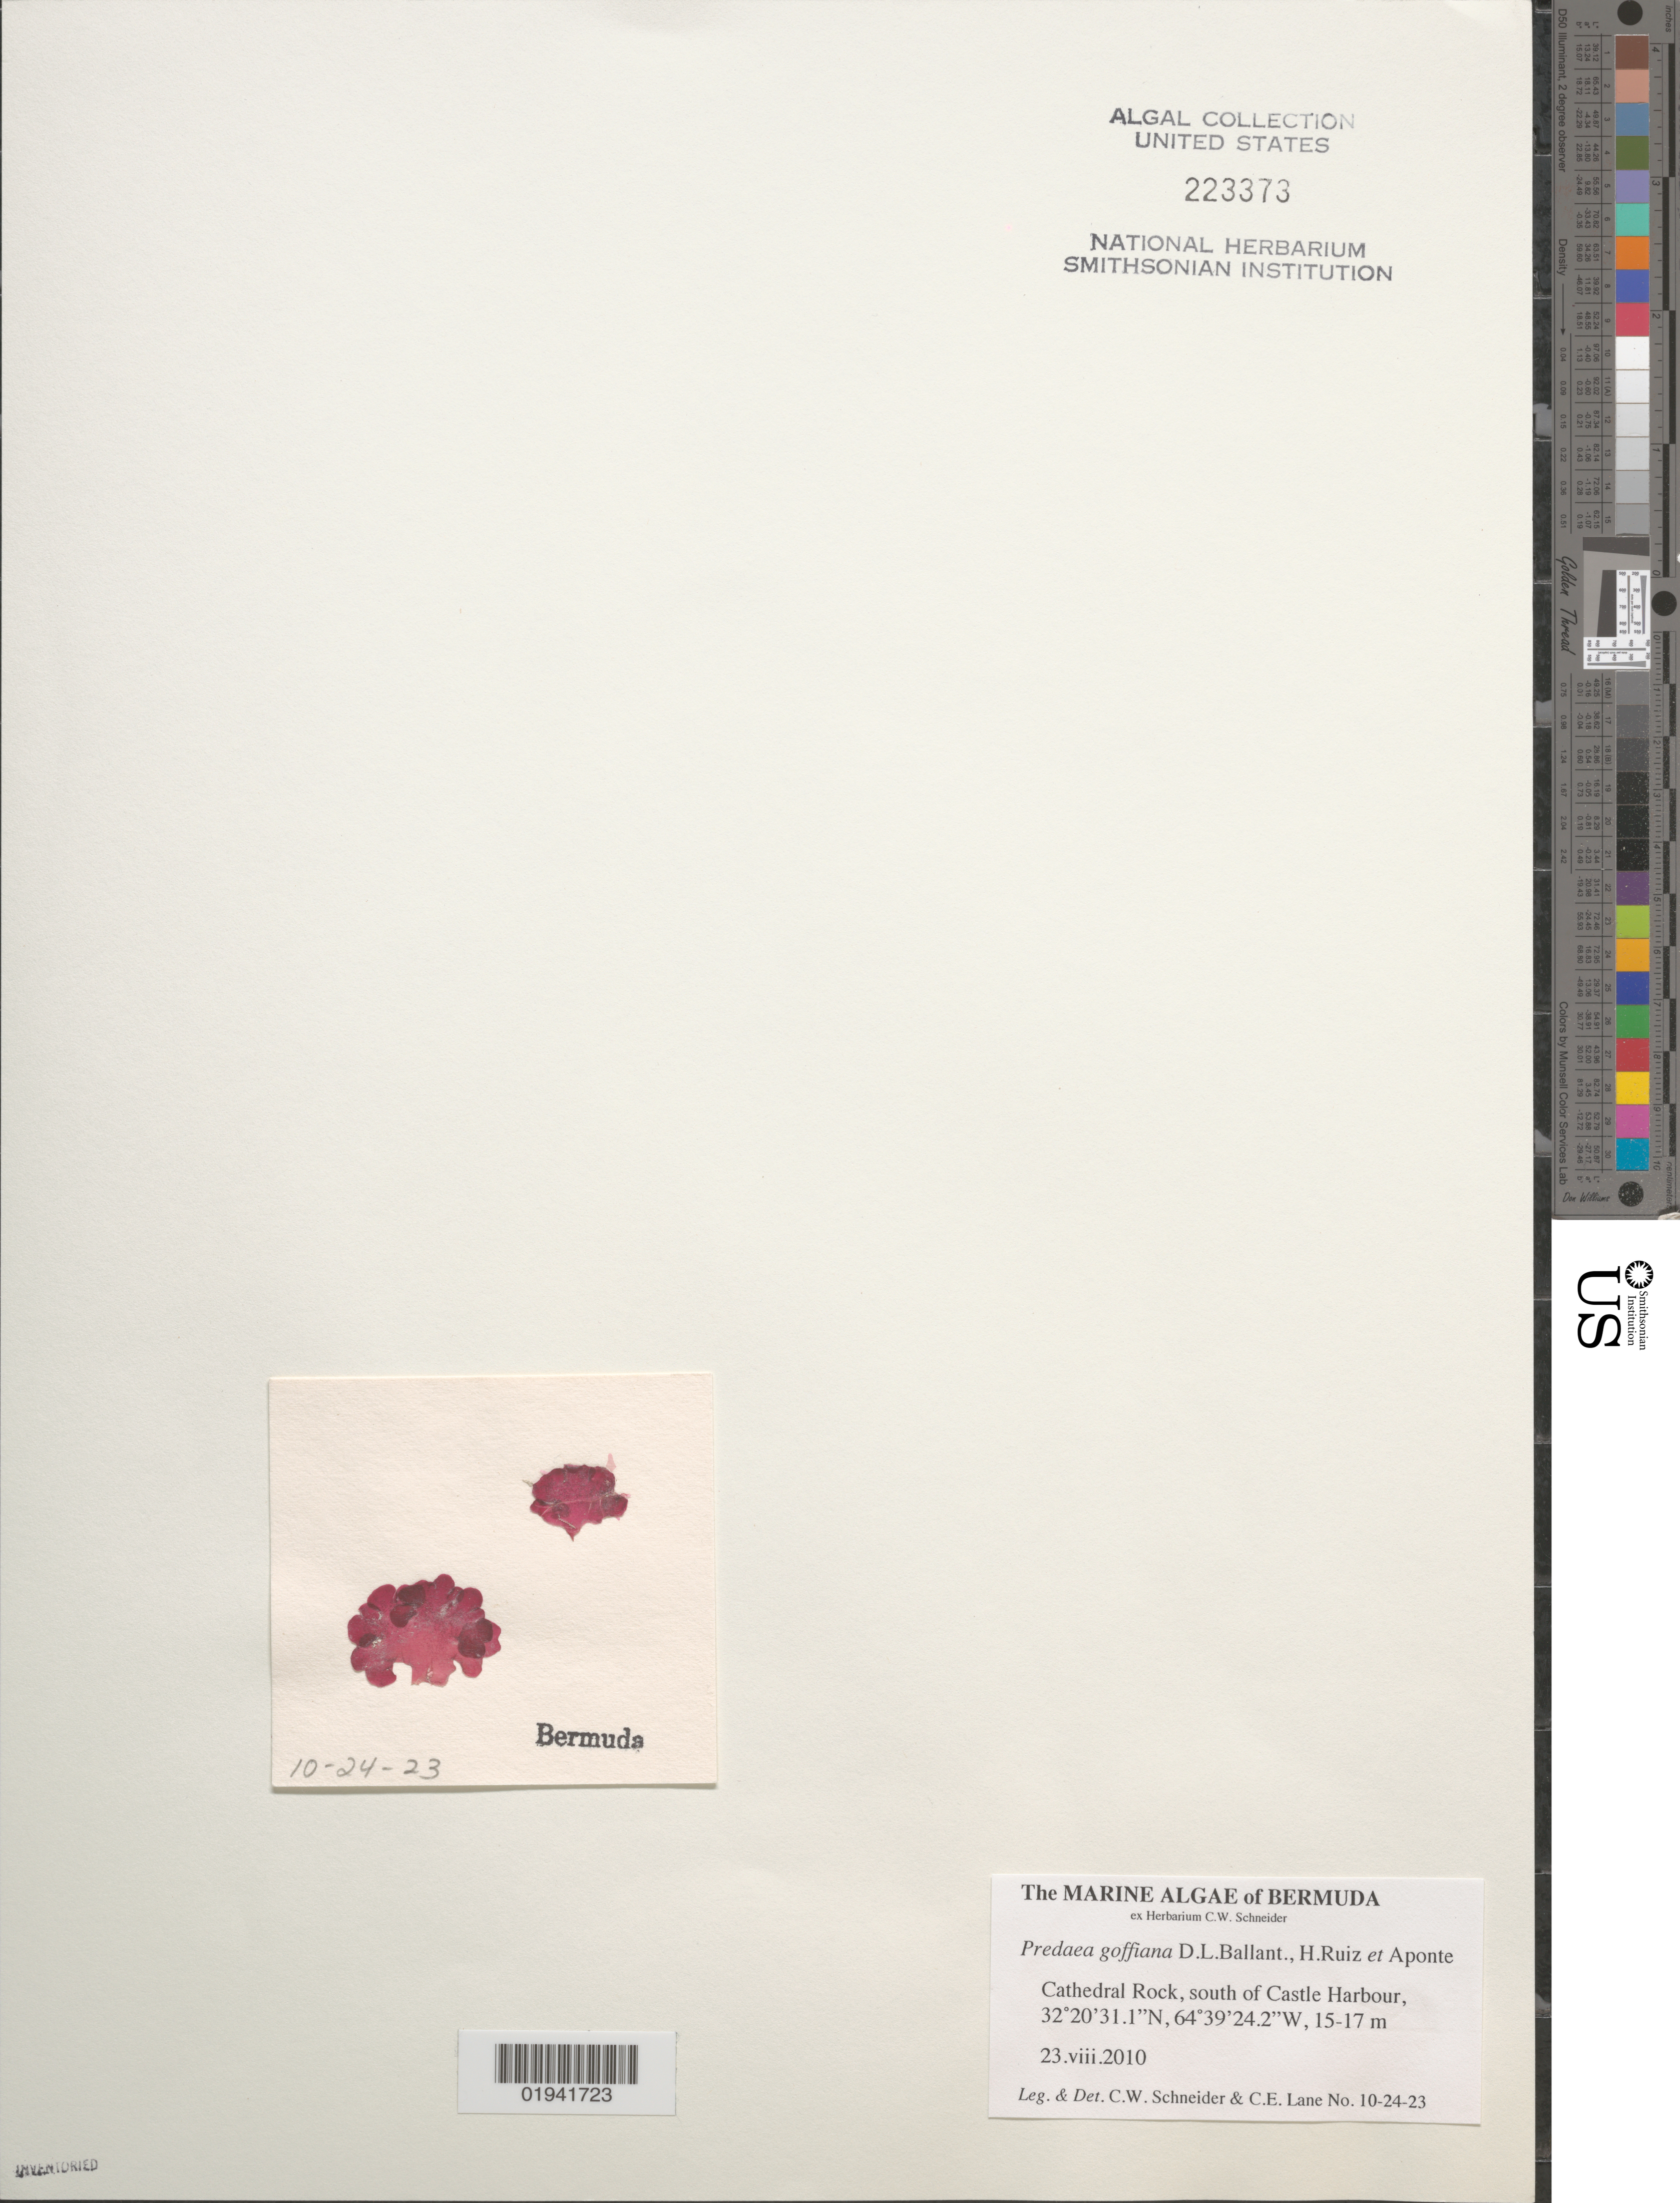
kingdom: Plantae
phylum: Rhodophyta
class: Florideophyceae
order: Nemastomatales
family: Nemastomataceae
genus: Predaea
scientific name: Predaea goffiana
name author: D.L. Ballant. et al.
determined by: Schneider, C. W.; Lane, C. E.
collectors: C. W. Schneider & C. E. Lane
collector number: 10-24-23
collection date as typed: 23 Aug 2010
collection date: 2010-08-23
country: Bermuda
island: Bermuda Island / St. David's Island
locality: Cathedral Rock, south of Castle Harbour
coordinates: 32 20'31.1"N, 64 39'24.2"W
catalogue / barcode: US 223373